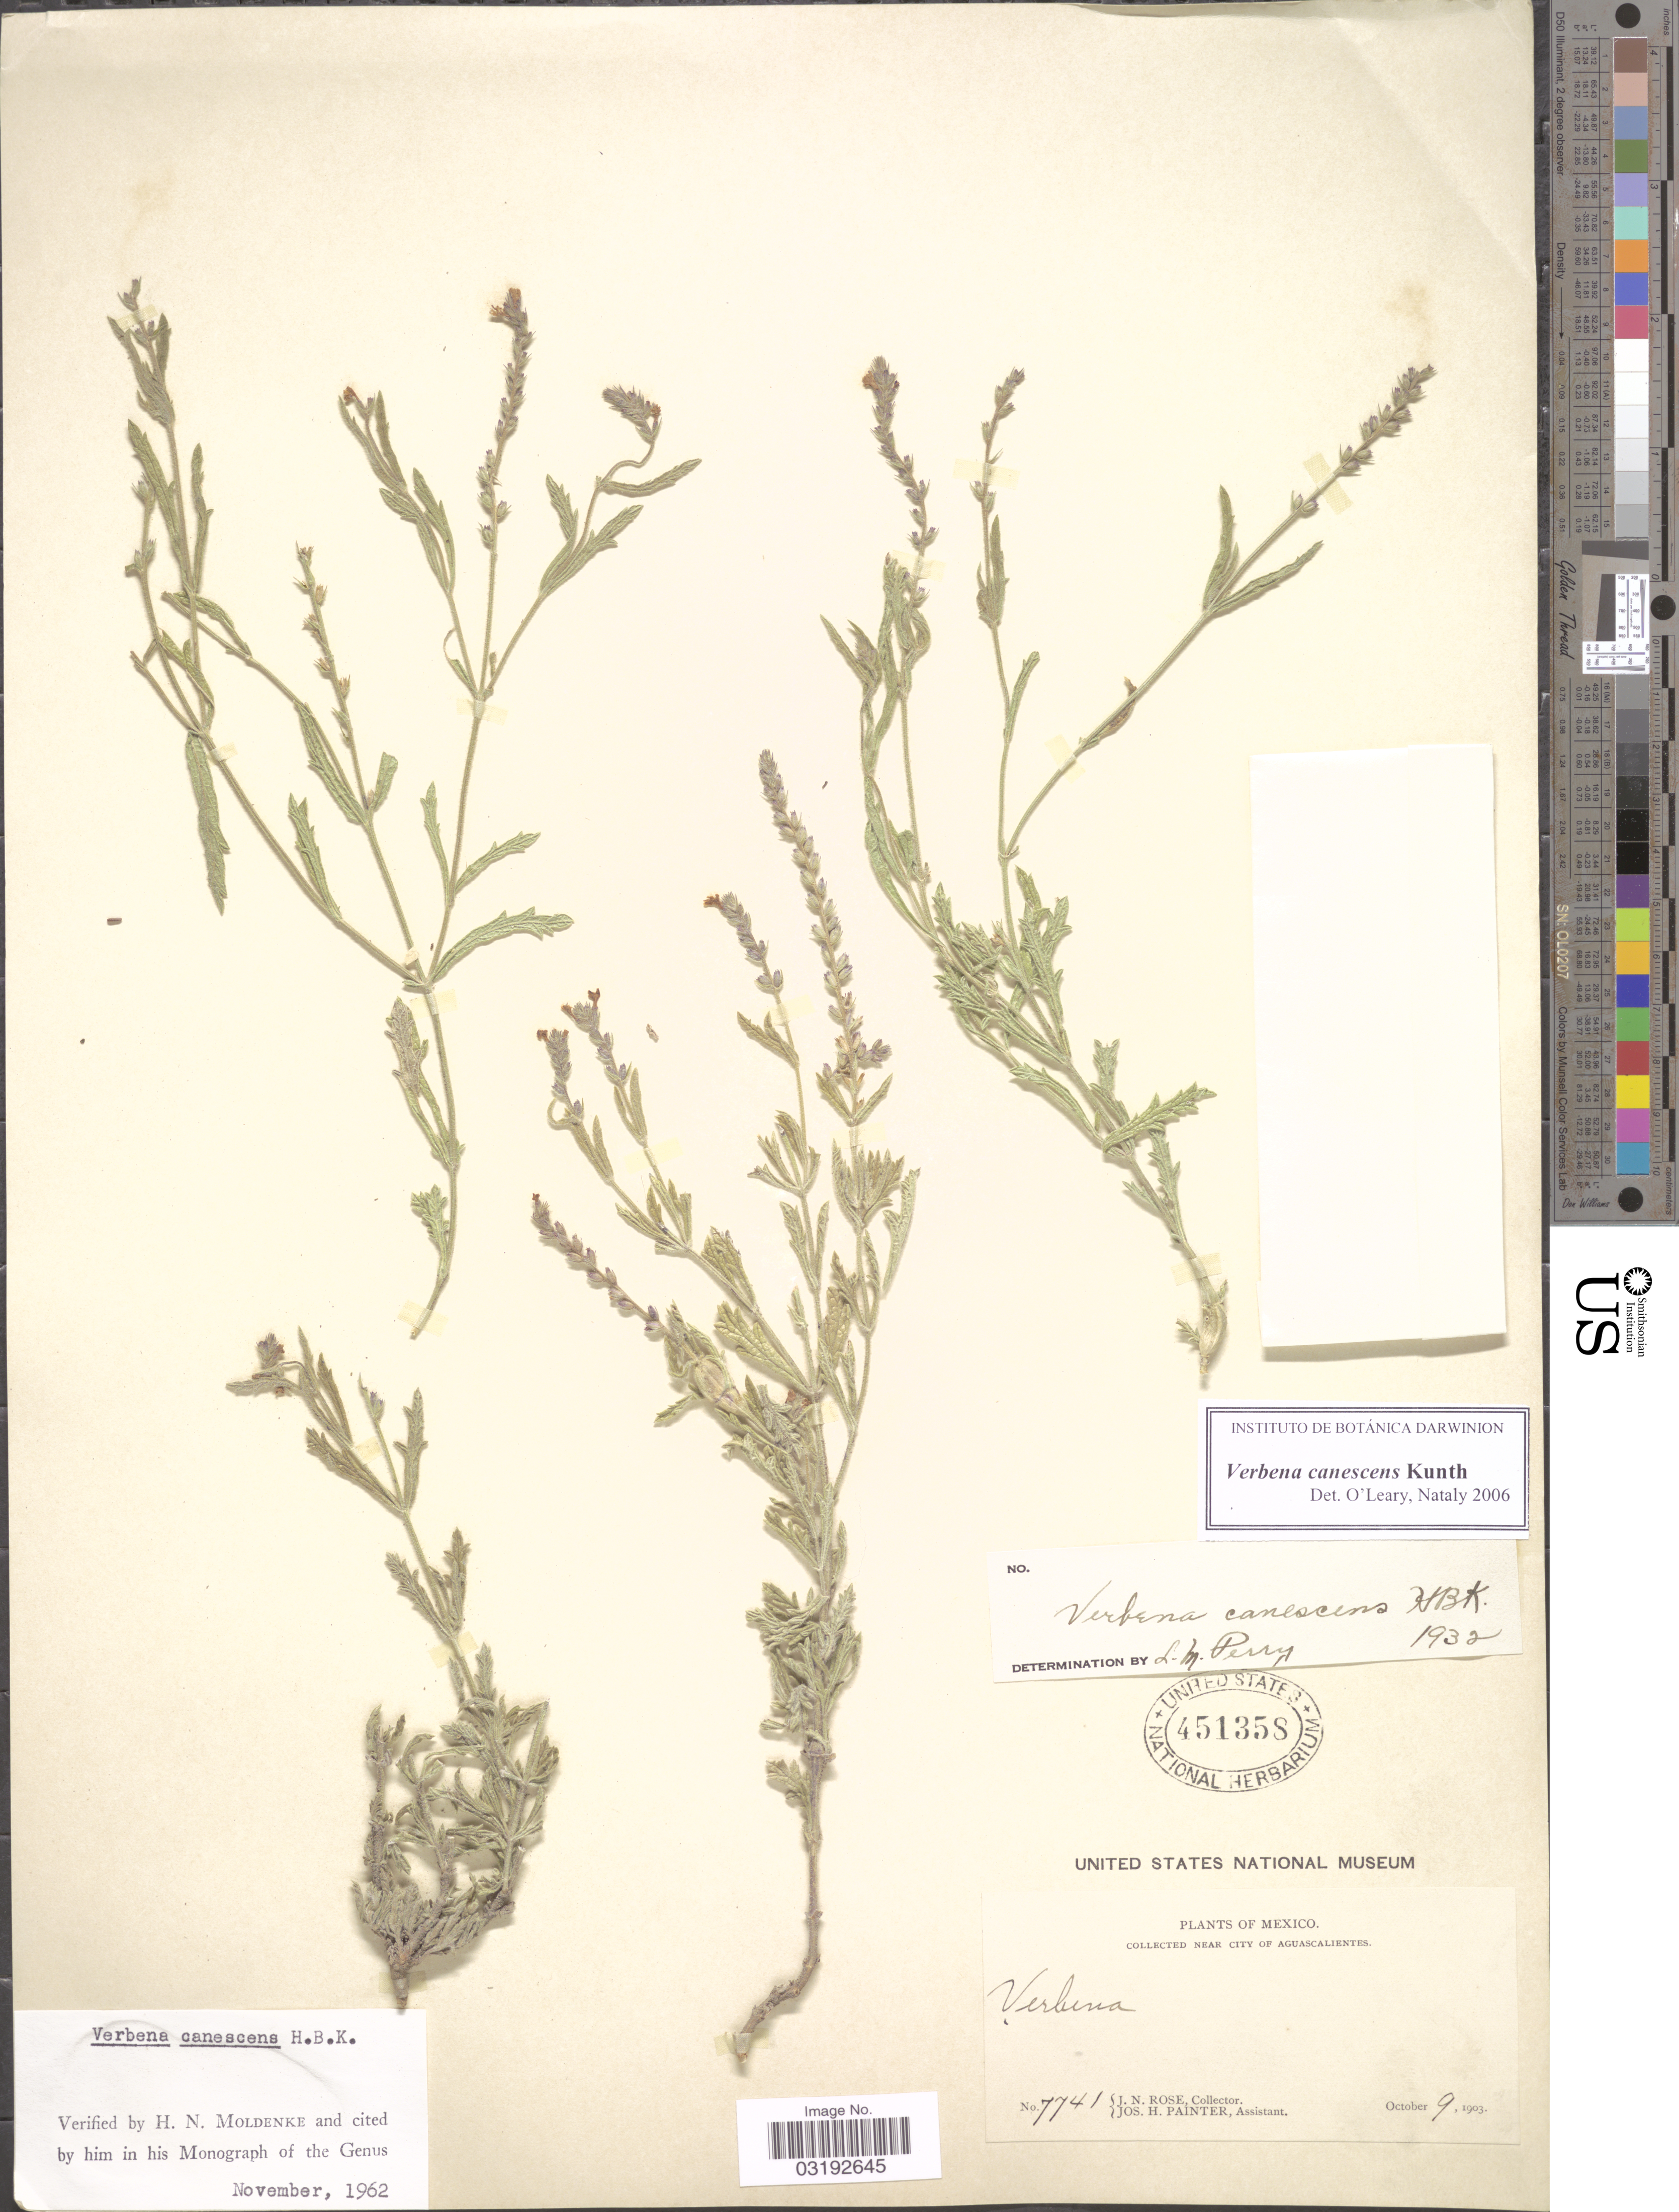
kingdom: Plantae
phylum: Tracheophyta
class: Magnoliopsida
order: Lamiales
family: Verbenaceae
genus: Verbena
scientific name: Verbena canescens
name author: Kunth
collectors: J. N. Rose & J. H. Painter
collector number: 7741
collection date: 1903-10-09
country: Mexico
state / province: Aguascalientes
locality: Near City of Aguascalientes.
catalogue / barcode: US 451358